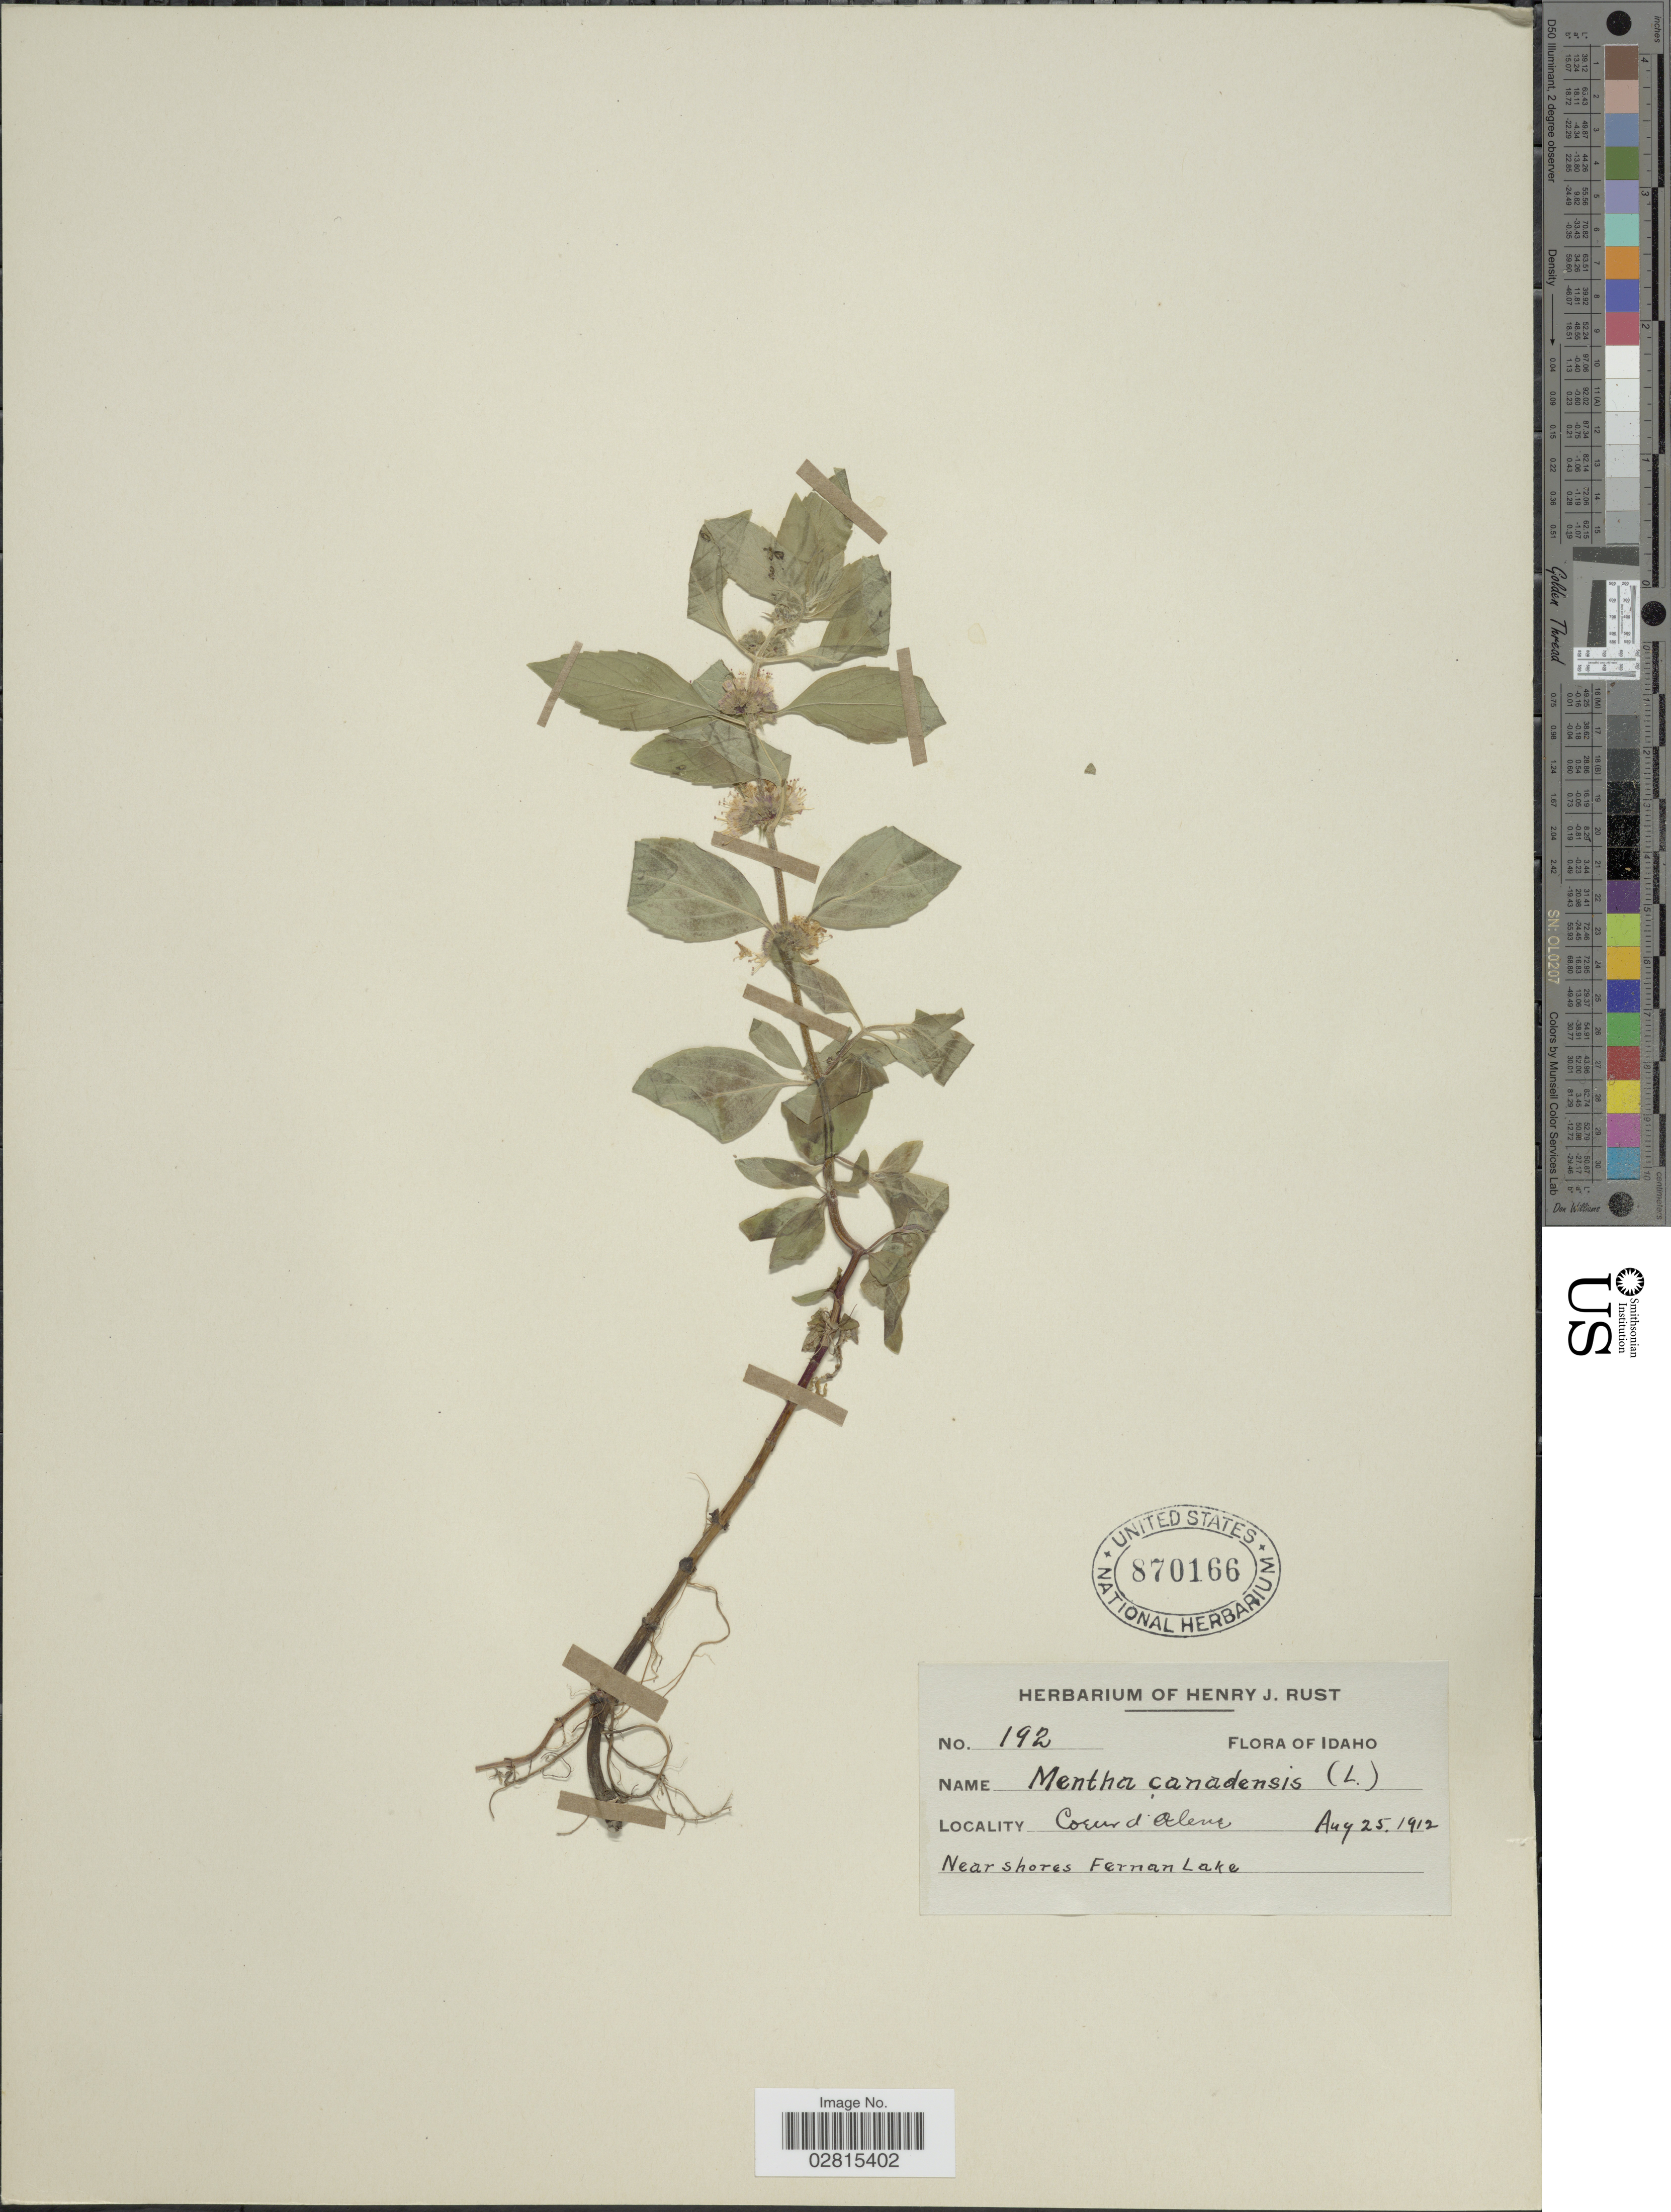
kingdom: Plantae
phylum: Tracheophyta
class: Magnoliopsida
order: Lamiales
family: Lamiaceae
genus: Mentha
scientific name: Mentha canadensis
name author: L.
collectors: ex herb. Henry J. Rust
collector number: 192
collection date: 1912-08-25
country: United States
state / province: Idaho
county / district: Kootenai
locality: Coeur d'Alene. Near shores Fernan Lake.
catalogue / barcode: US 870166